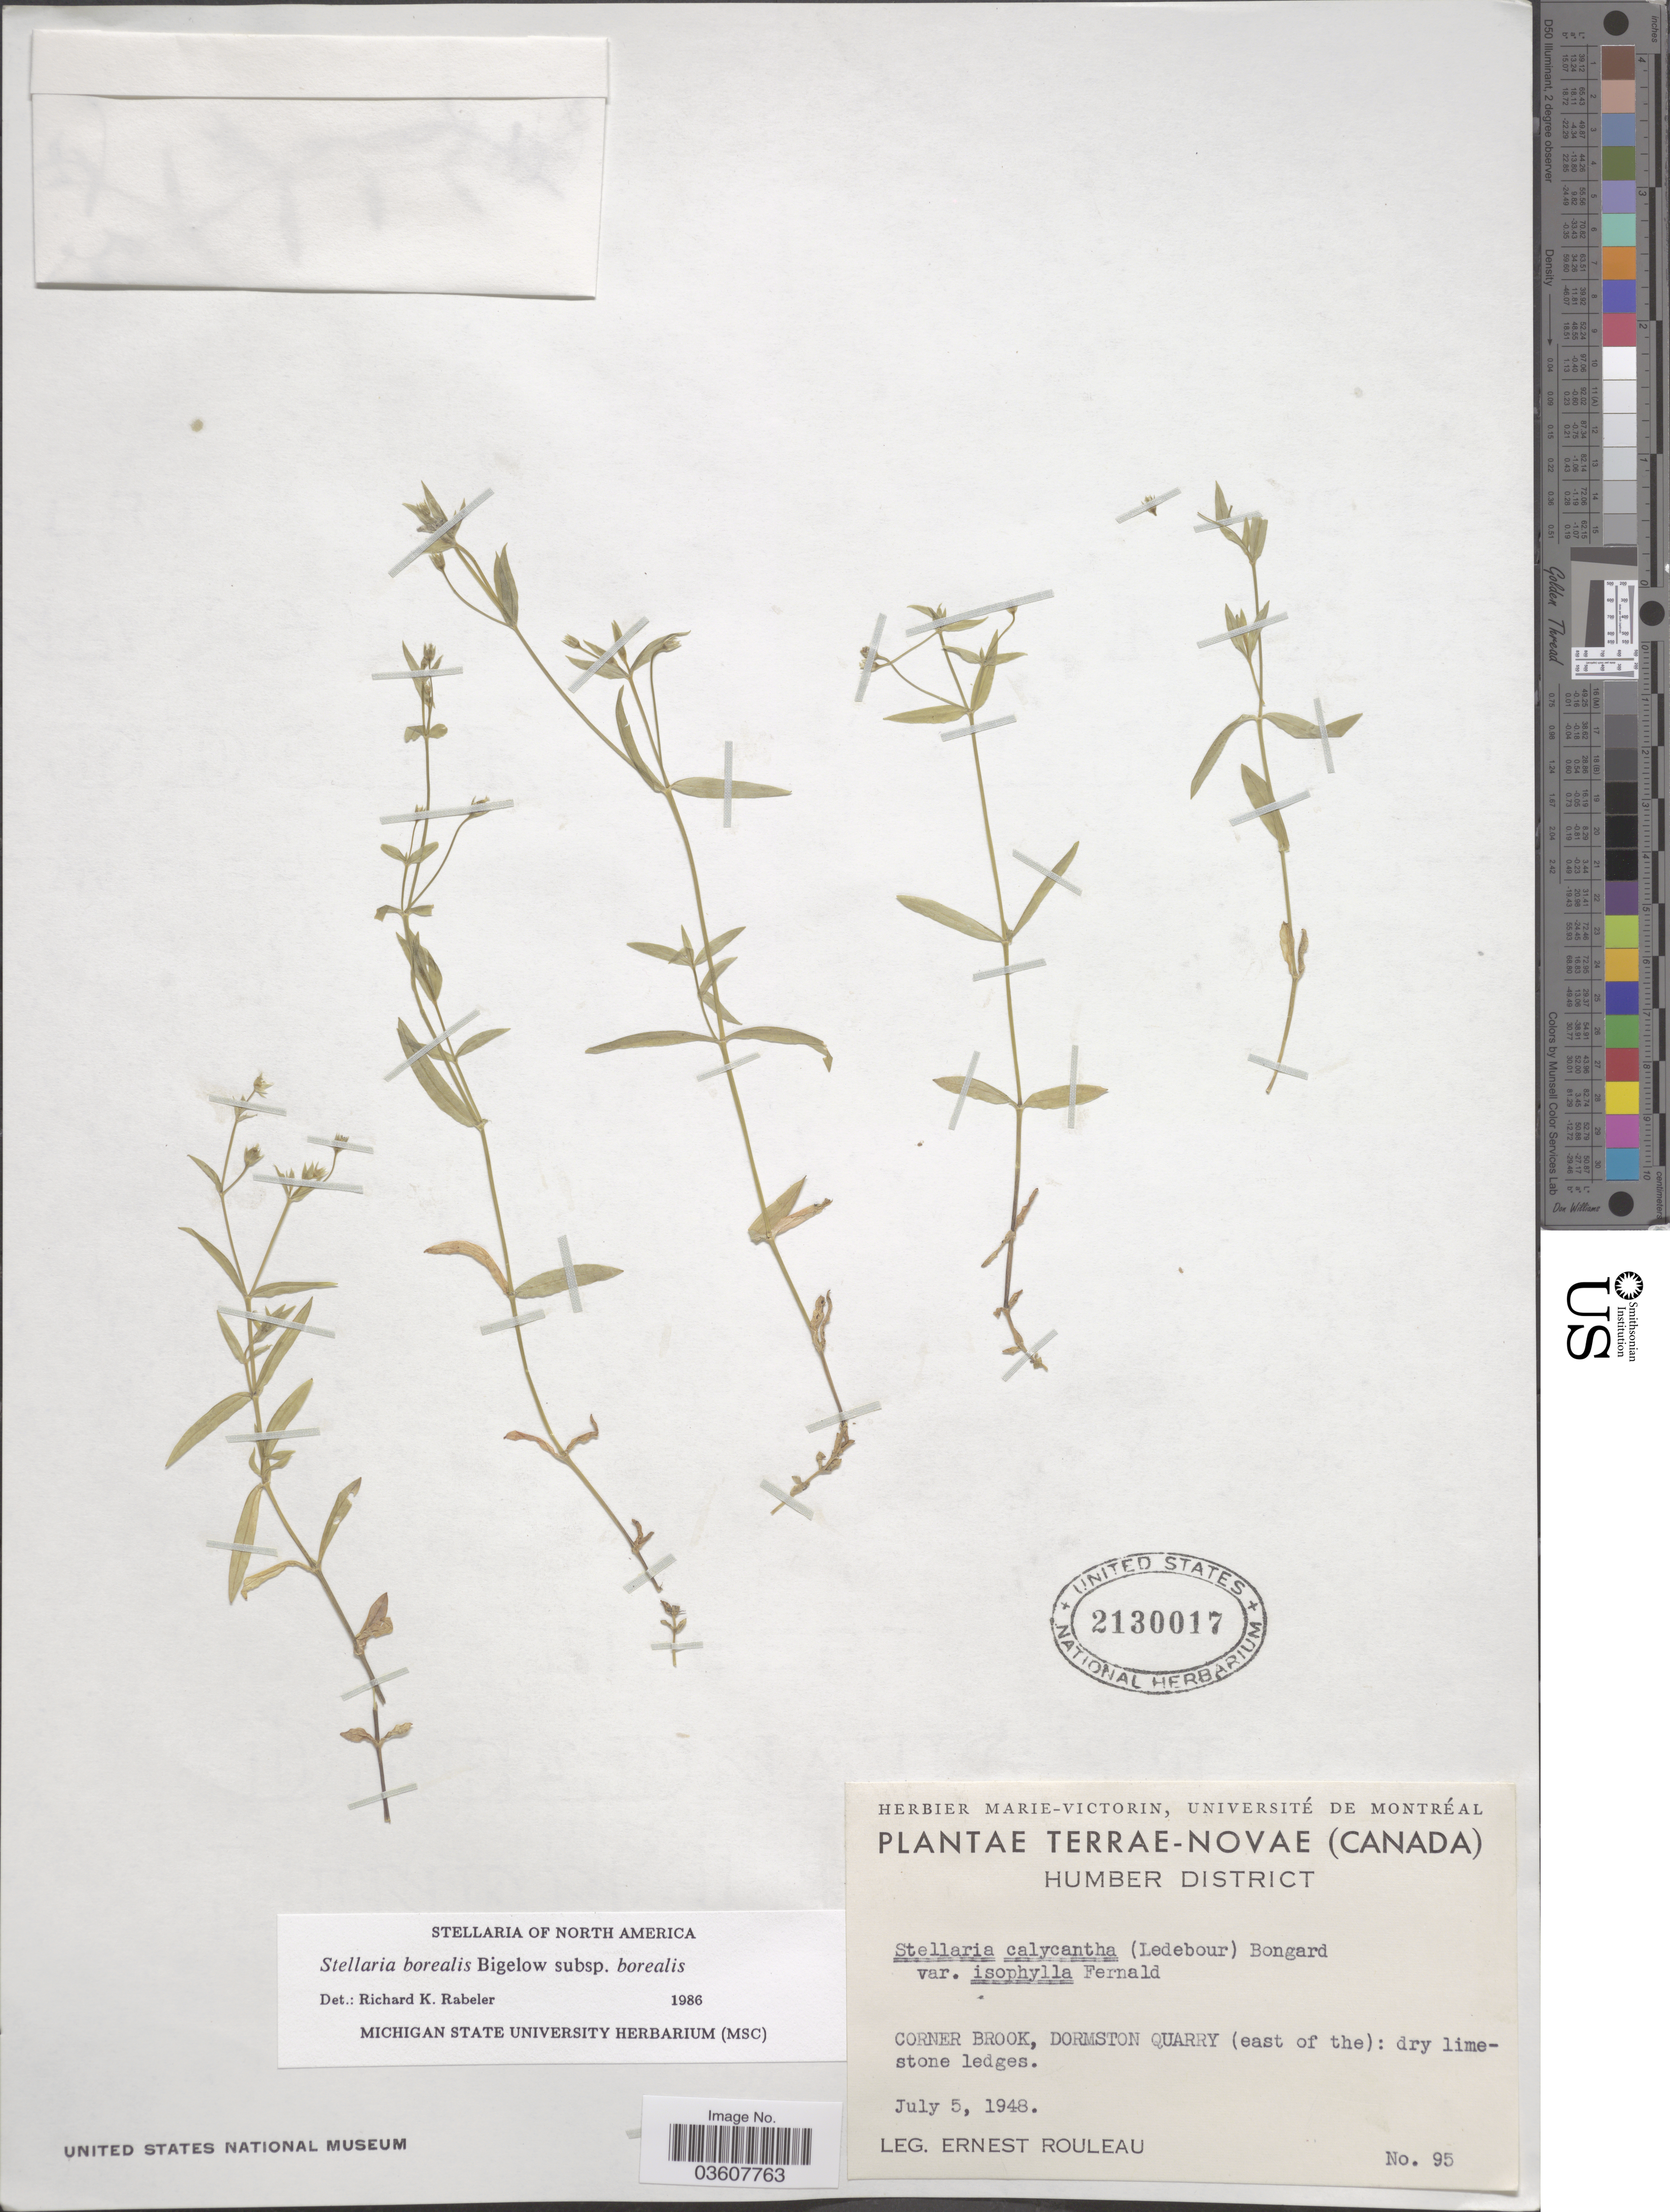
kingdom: Plantae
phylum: Tracheophyta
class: Magnoliopsida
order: Caryophyllales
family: Caryophyllaceae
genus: Stellaria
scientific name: Stellaria borealis subsp. borealis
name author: Bigelow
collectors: E. Rouleau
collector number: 95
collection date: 1948-07-05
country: Canada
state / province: Newfoundland and Labrador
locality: Terrae-Novae. Humber District. Corner Brook, Dormston Quarry (east of the): dry limestone ledges.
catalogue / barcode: US 2130017